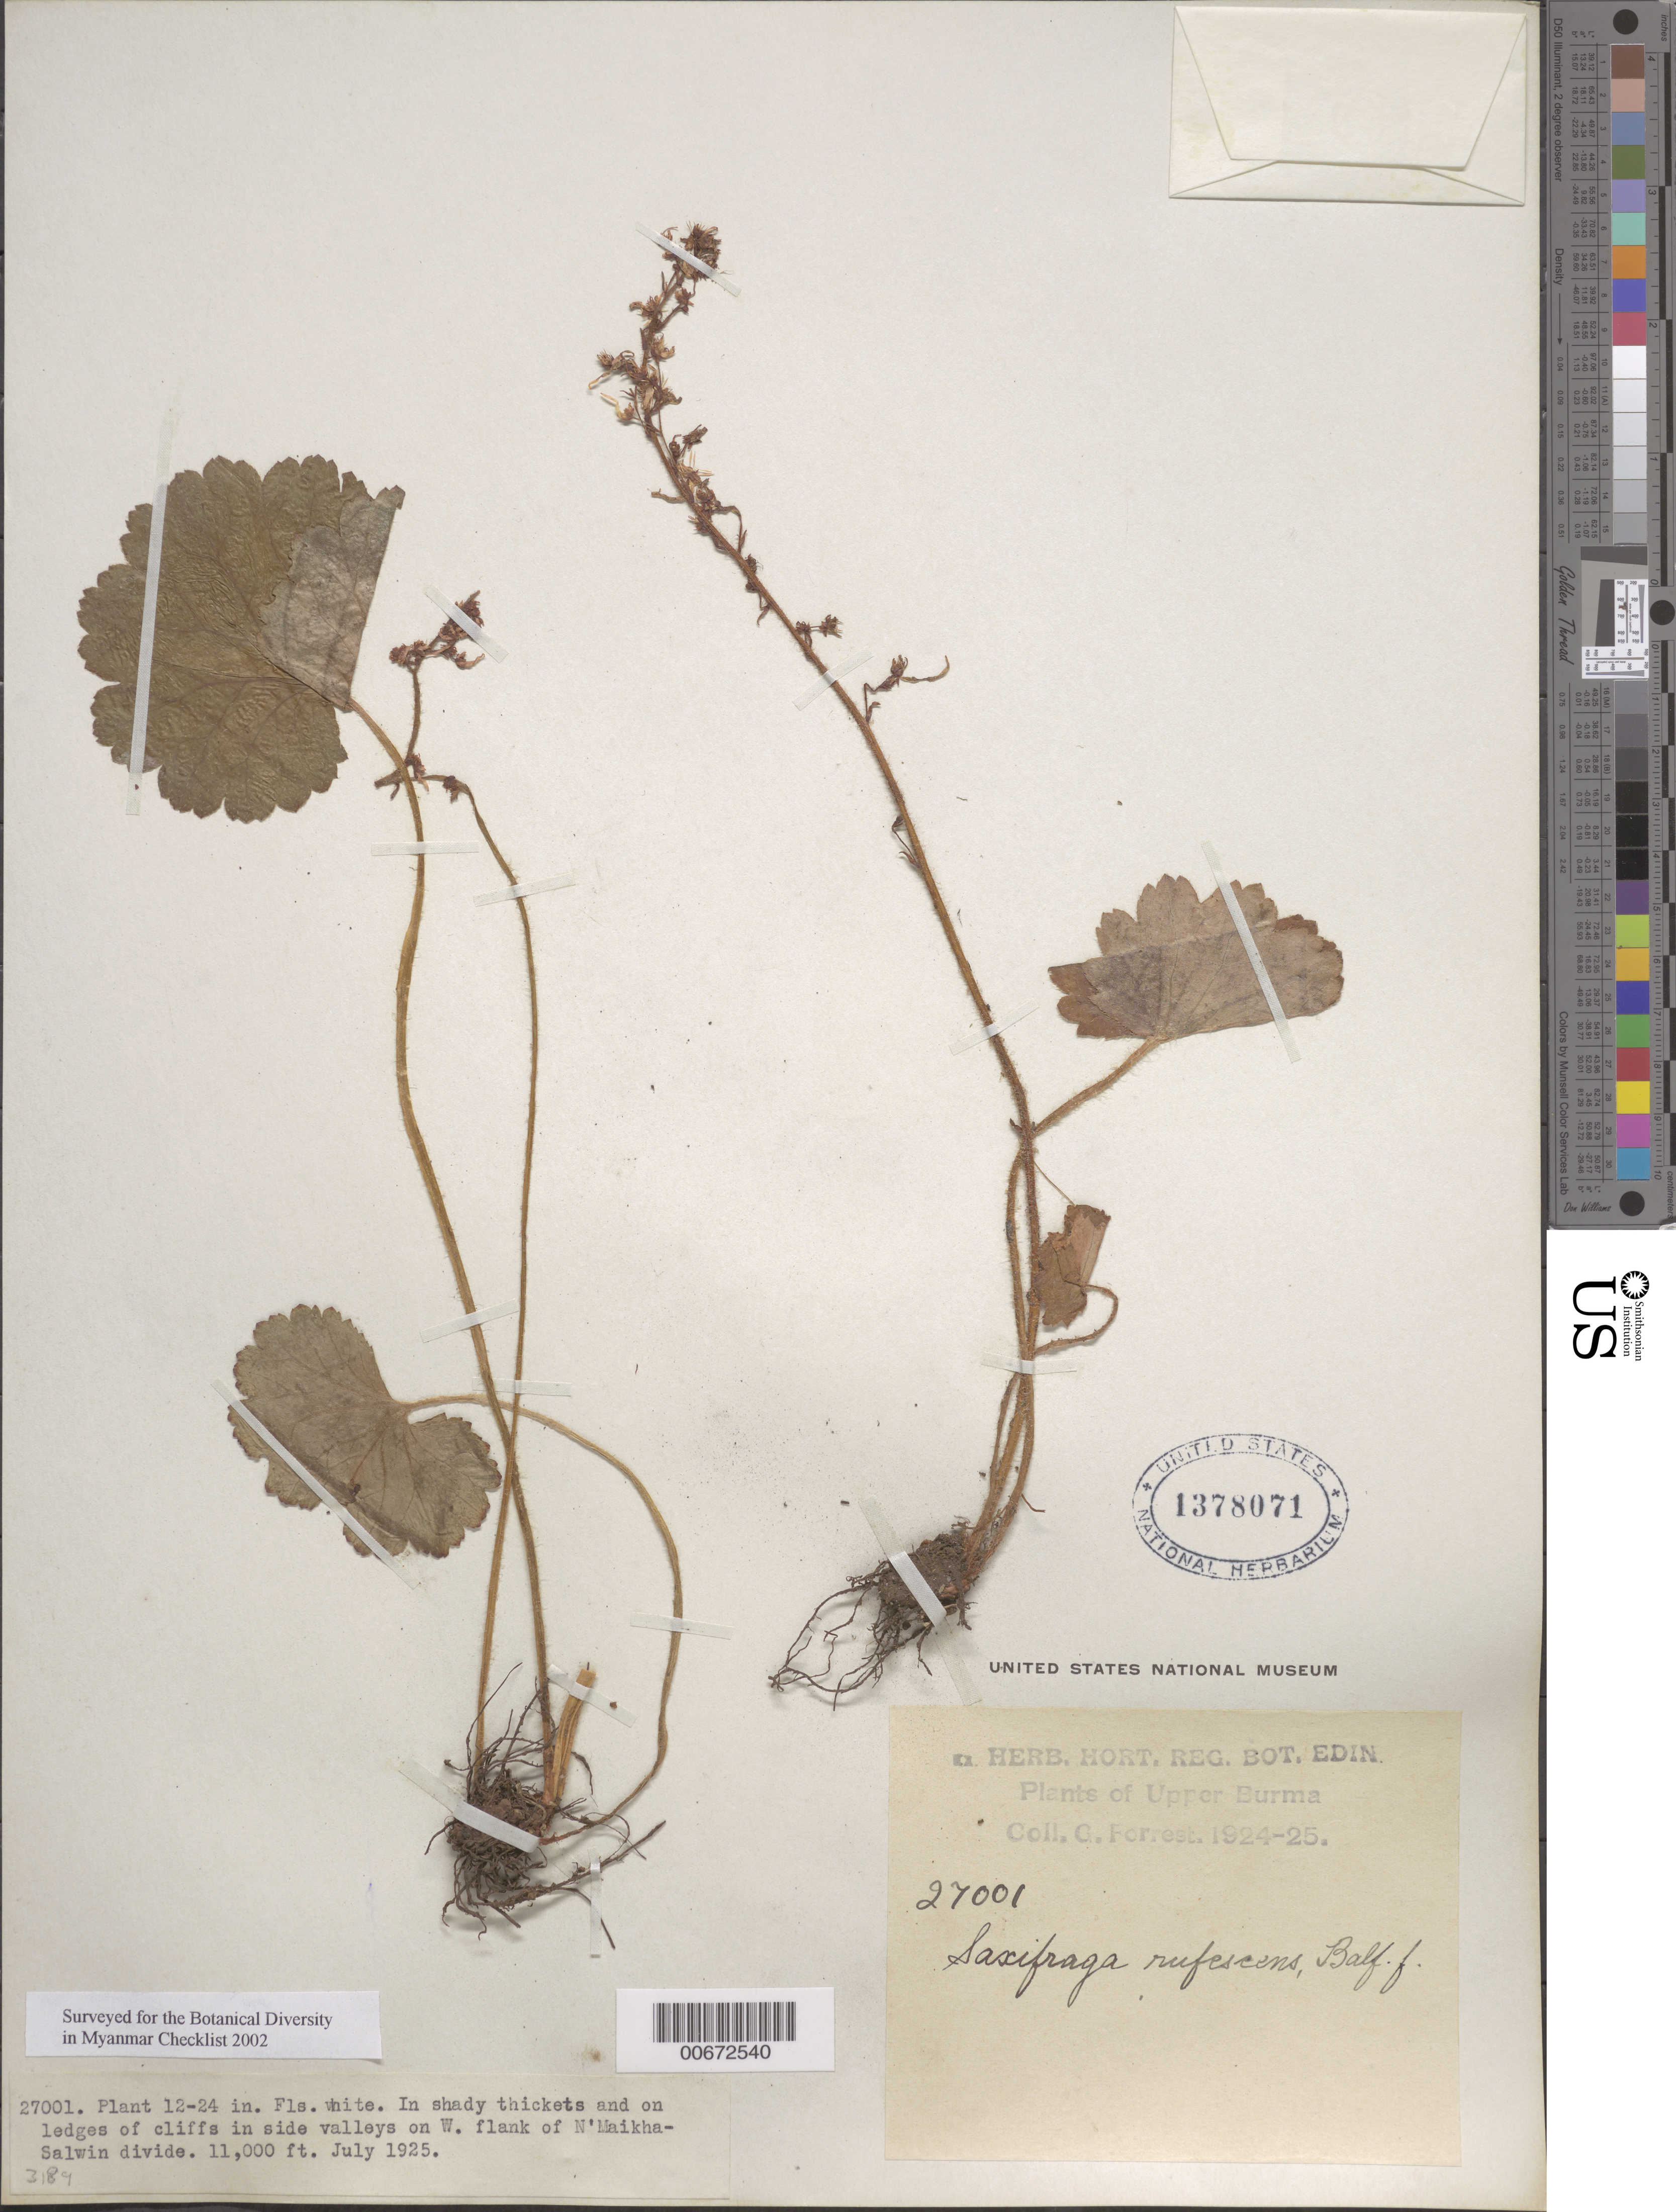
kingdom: Plantae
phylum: Tracheophyta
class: Magnoliopsida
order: Saxifragales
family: Saxifragaceae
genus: Saxifraga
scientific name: Saxifraga rufescens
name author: Balf.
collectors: G. Forrest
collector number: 27001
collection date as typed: Jul 1925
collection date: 1925-07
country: Myanmar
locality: Upper Burma, W flank of N'Maikha-Salwin Divide.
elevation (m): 3353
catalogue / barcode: US 1378071